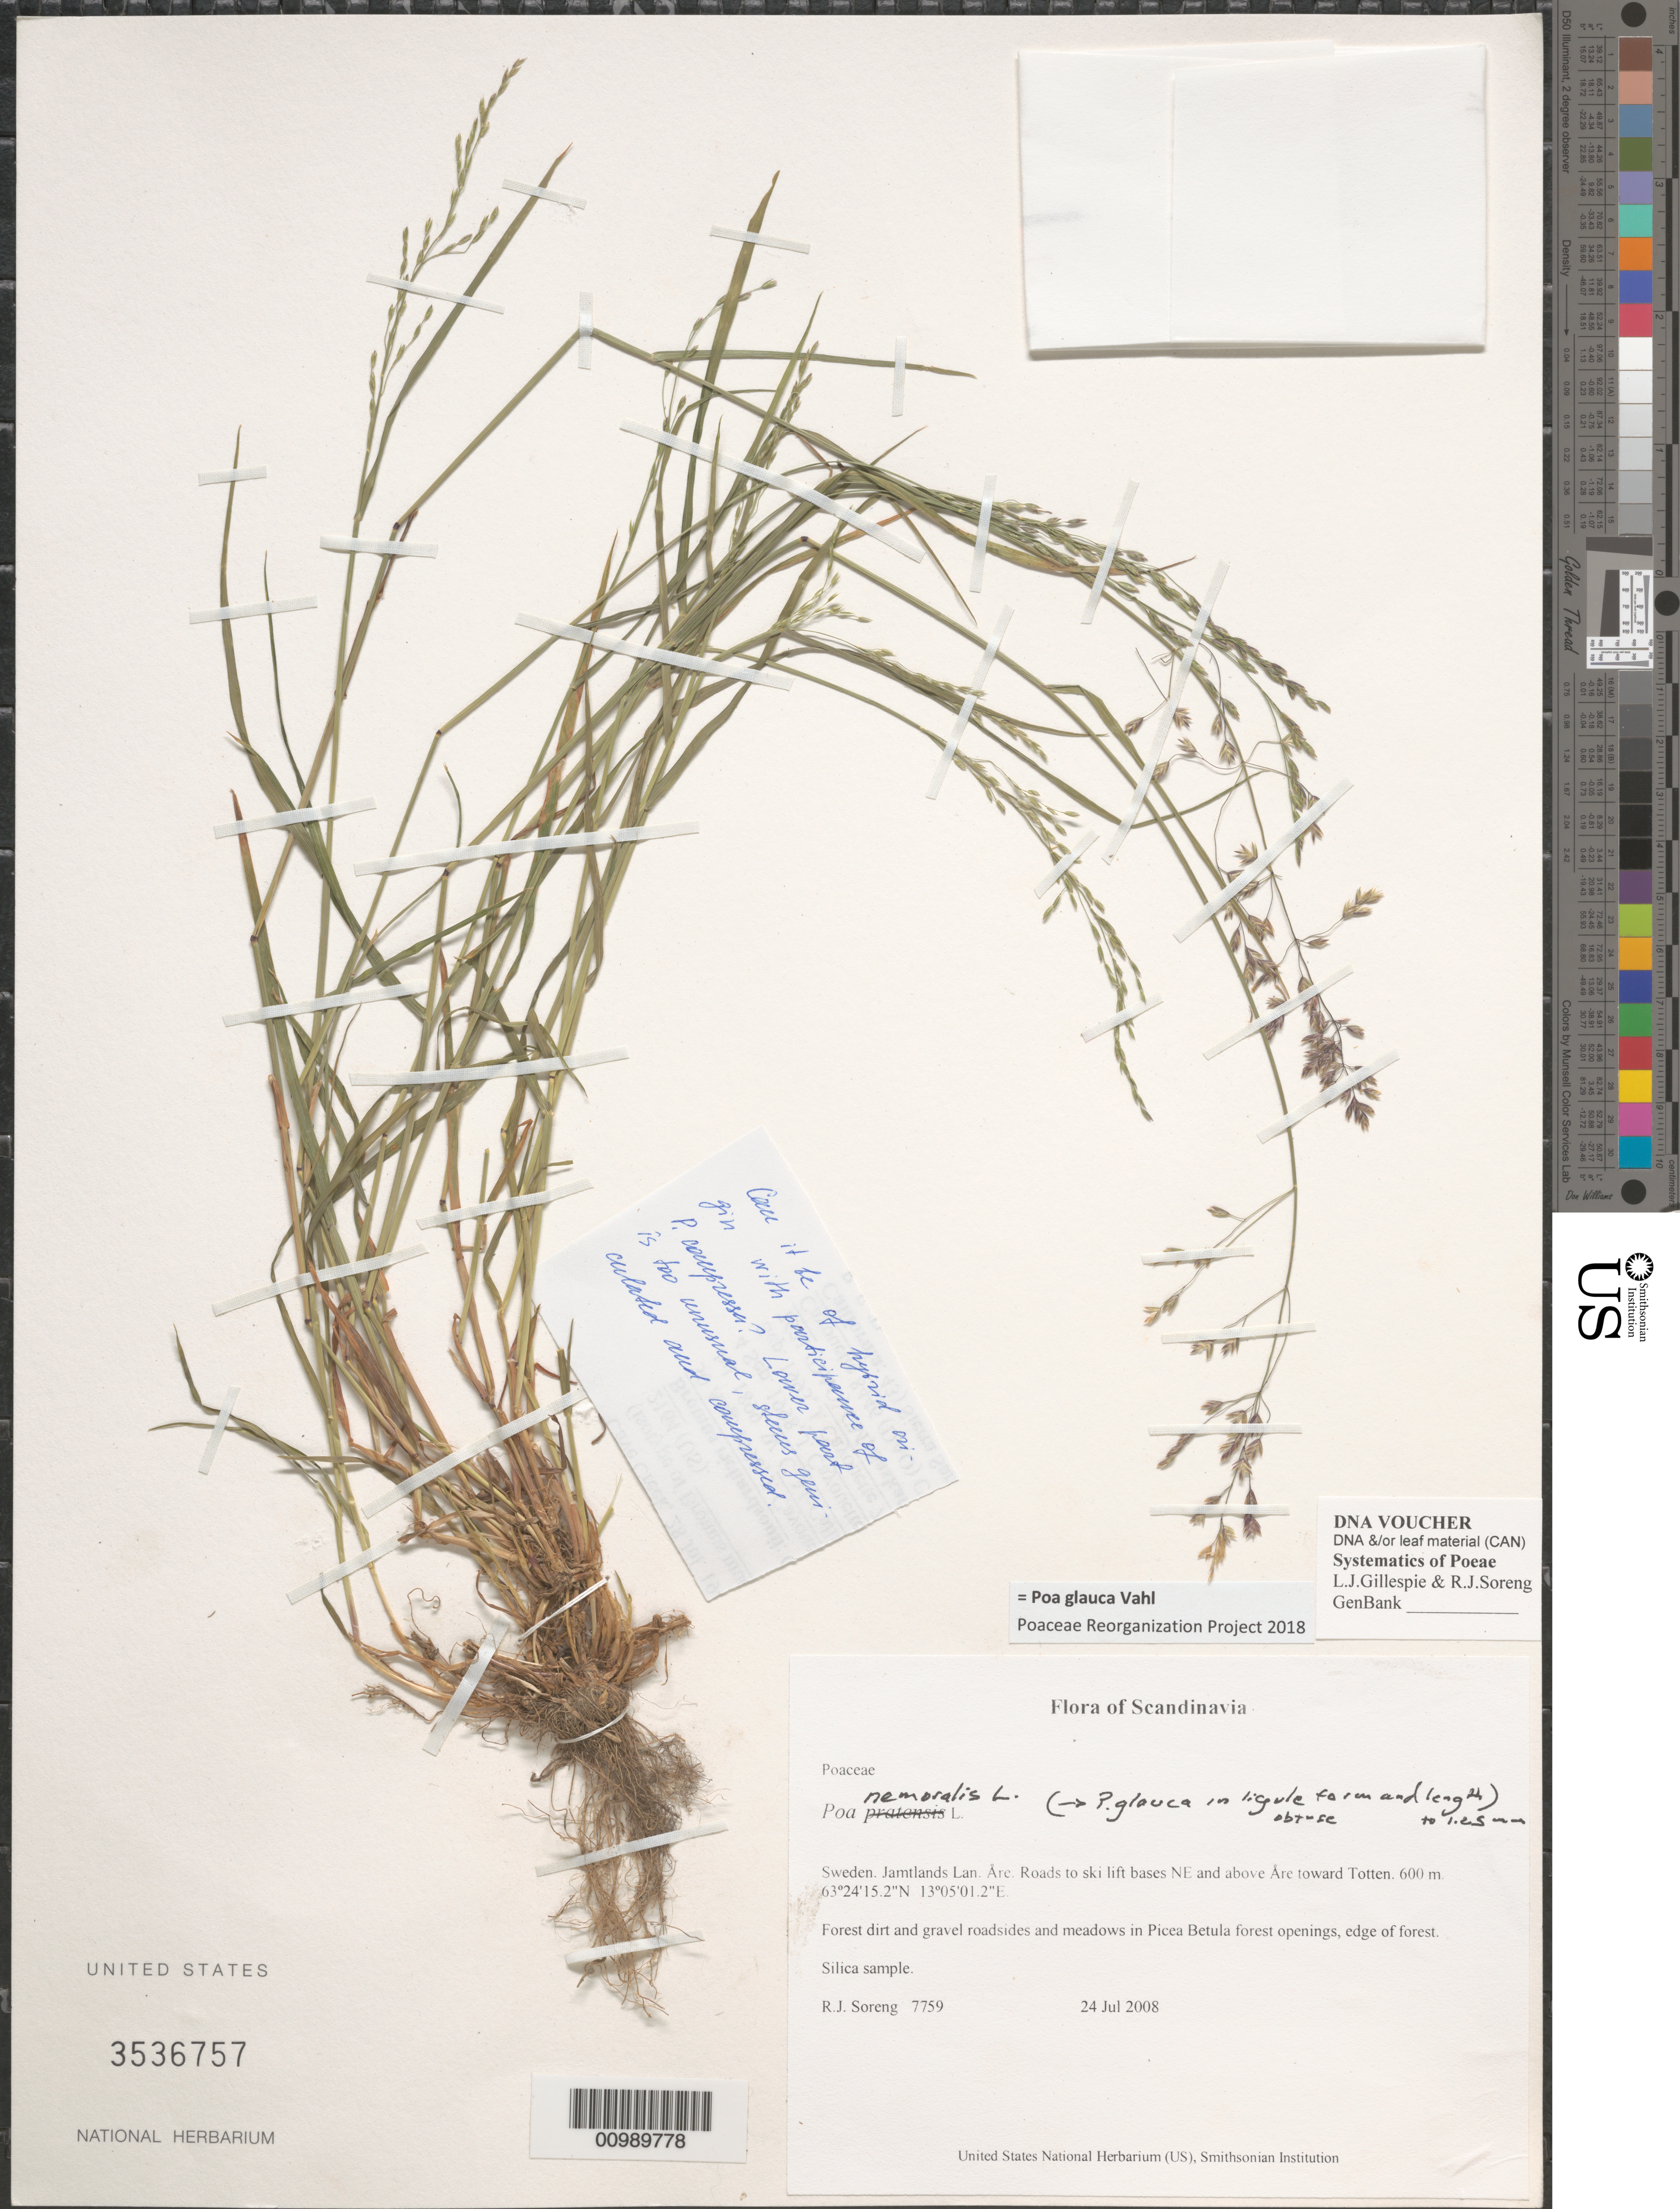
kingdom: Plantae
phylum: Tracheophyta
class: Liliopsida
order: Poales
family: Poaceae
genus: Poa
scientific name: Poa glauca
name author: Vahl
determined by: Poaceae Reorganization Project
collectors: R. J. Soreng & N. L. Soreng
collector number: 7759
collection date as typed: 24 Jul 2008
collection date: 2008-07-24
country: Sweden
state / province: Jämtland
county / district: Åre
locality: Roads to ski lift bases NE and above Åre toward Totten.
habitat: Forest dirt and gravel roadsides and meadows in Picea Betula forest openings, edge of forest.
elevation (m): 600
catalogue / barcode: US 3536757